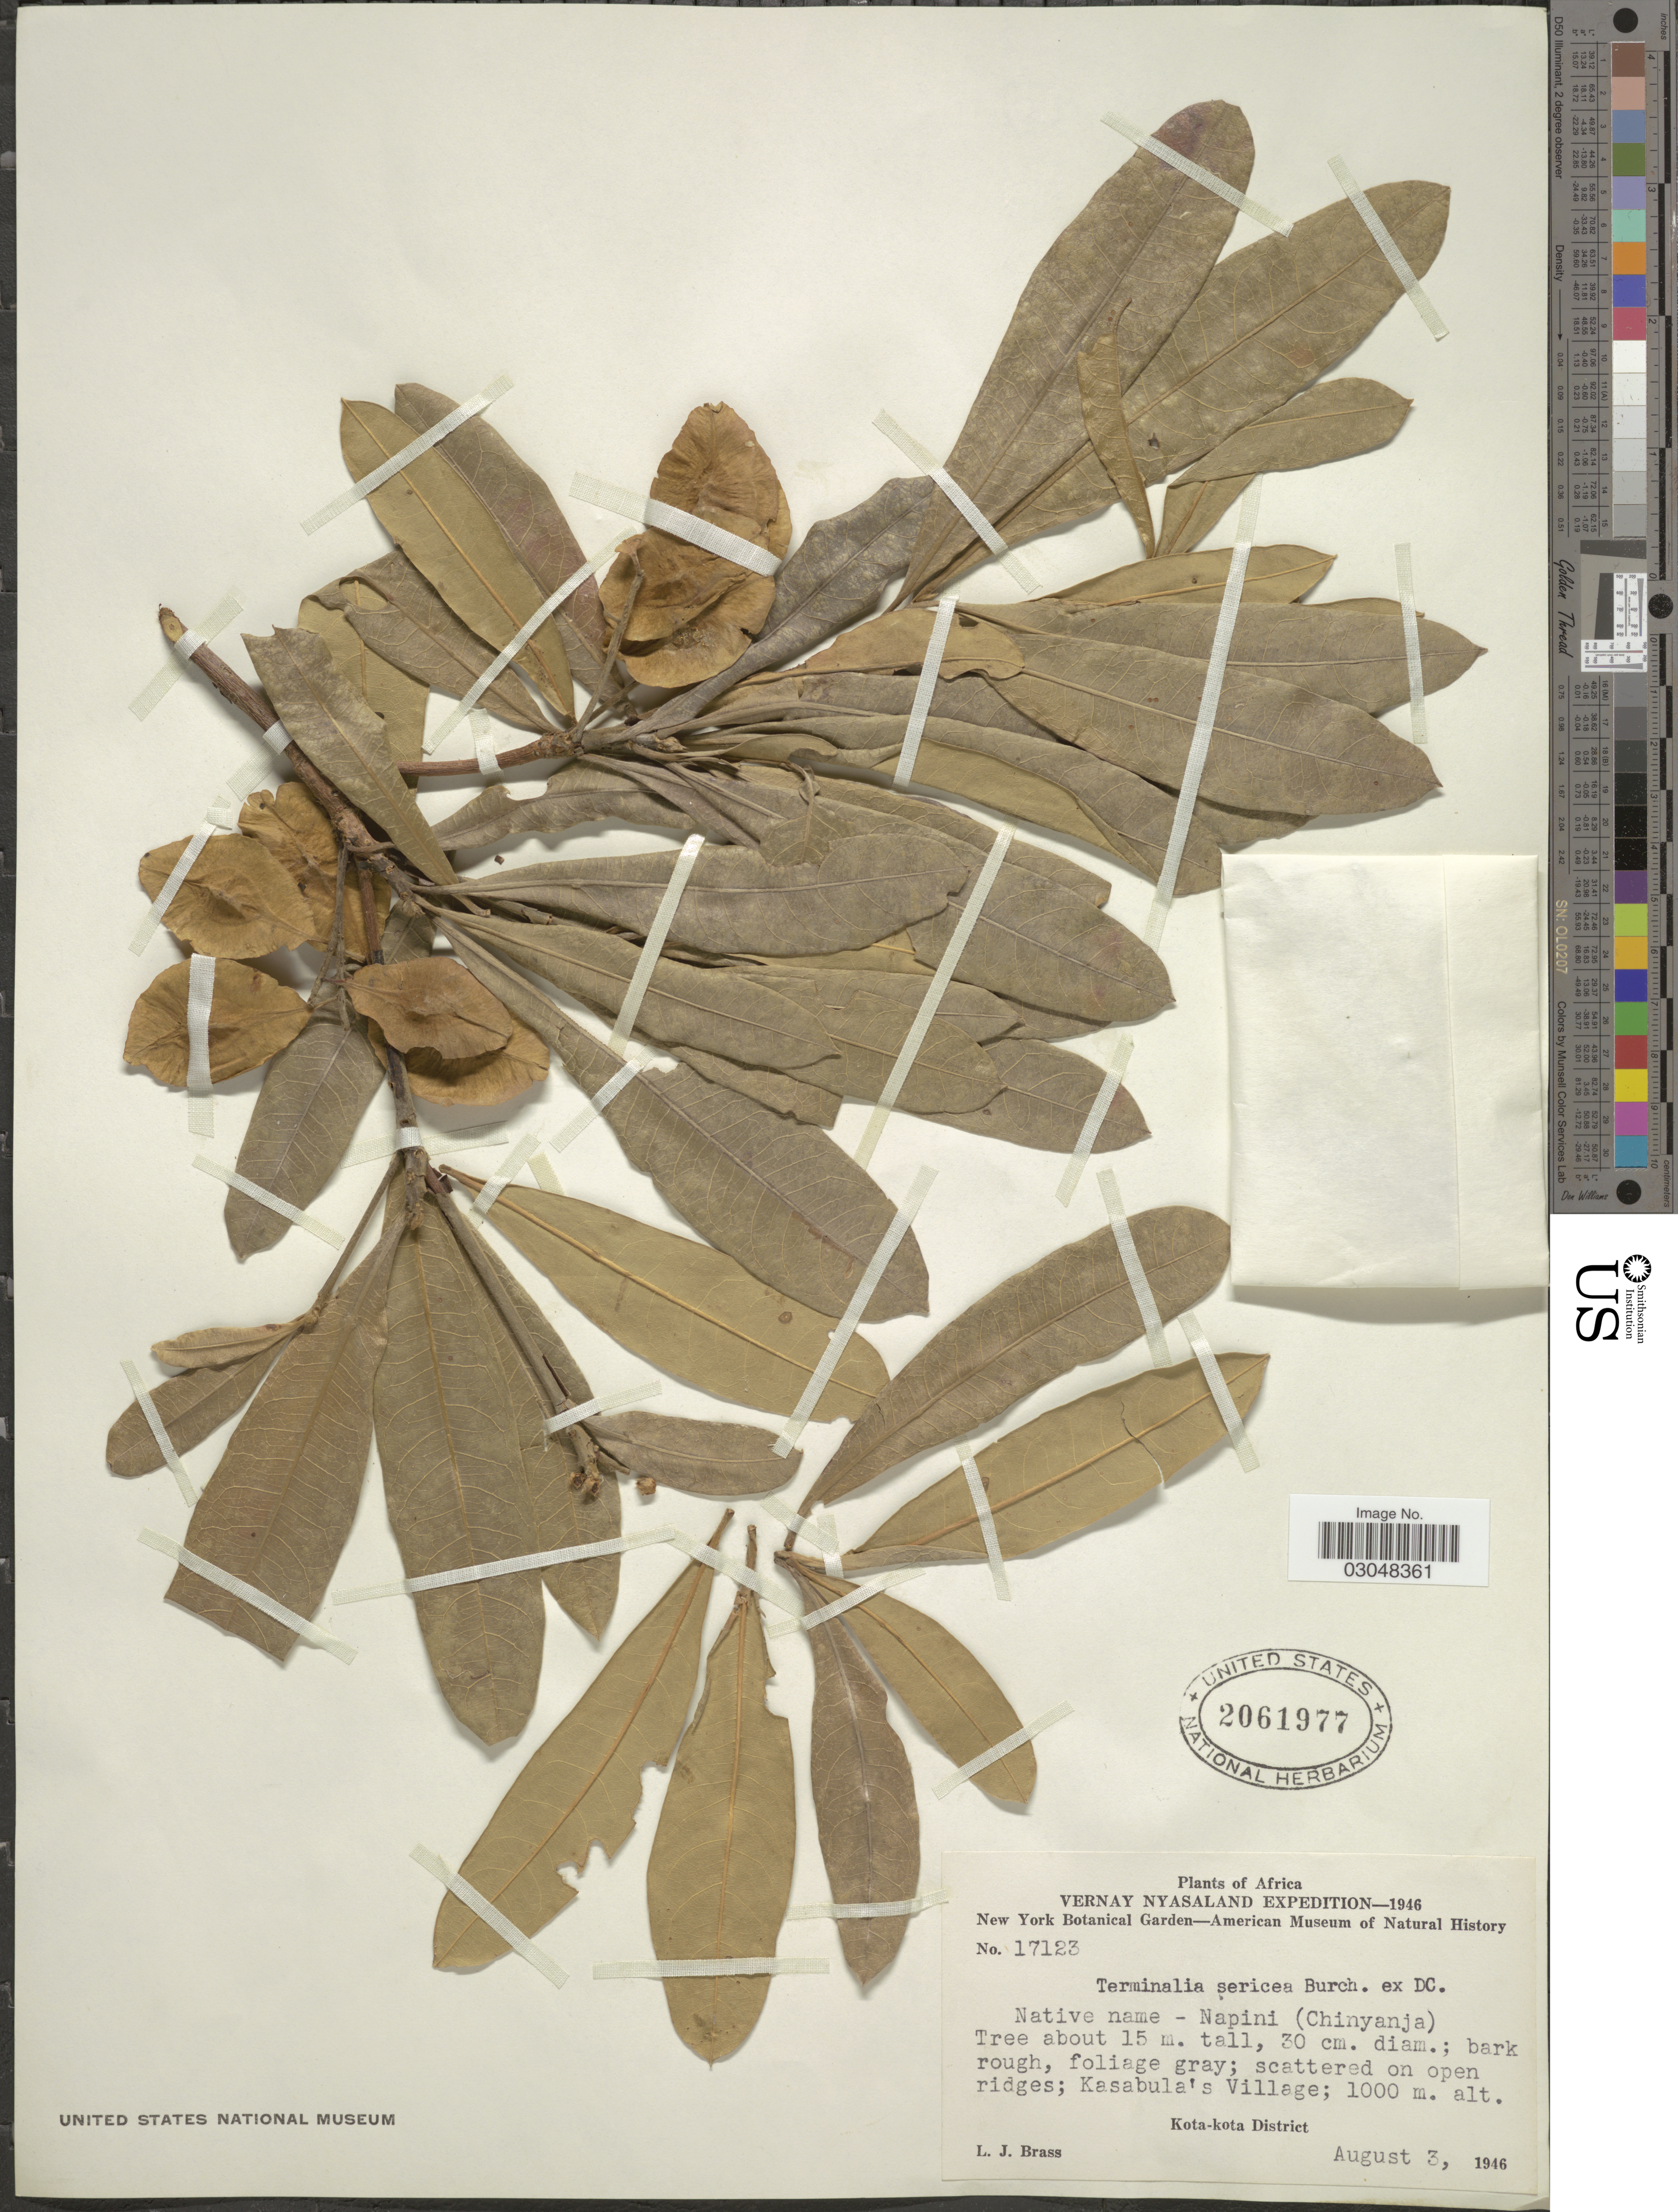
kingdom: Plantae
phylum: Tracheophyta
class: Magnoliopsida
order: Myrtales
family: Combretaceae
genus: Terminalia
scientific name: Terminalia sericea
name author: D.G. Burch ex DC.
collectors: L. J. Brass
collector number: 17123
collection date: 1946-08-03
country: Malawi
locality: Vernay Nyasaland. Kasabula's Village. Kota-Kota District.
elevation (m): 1000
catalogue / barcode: US 2061977